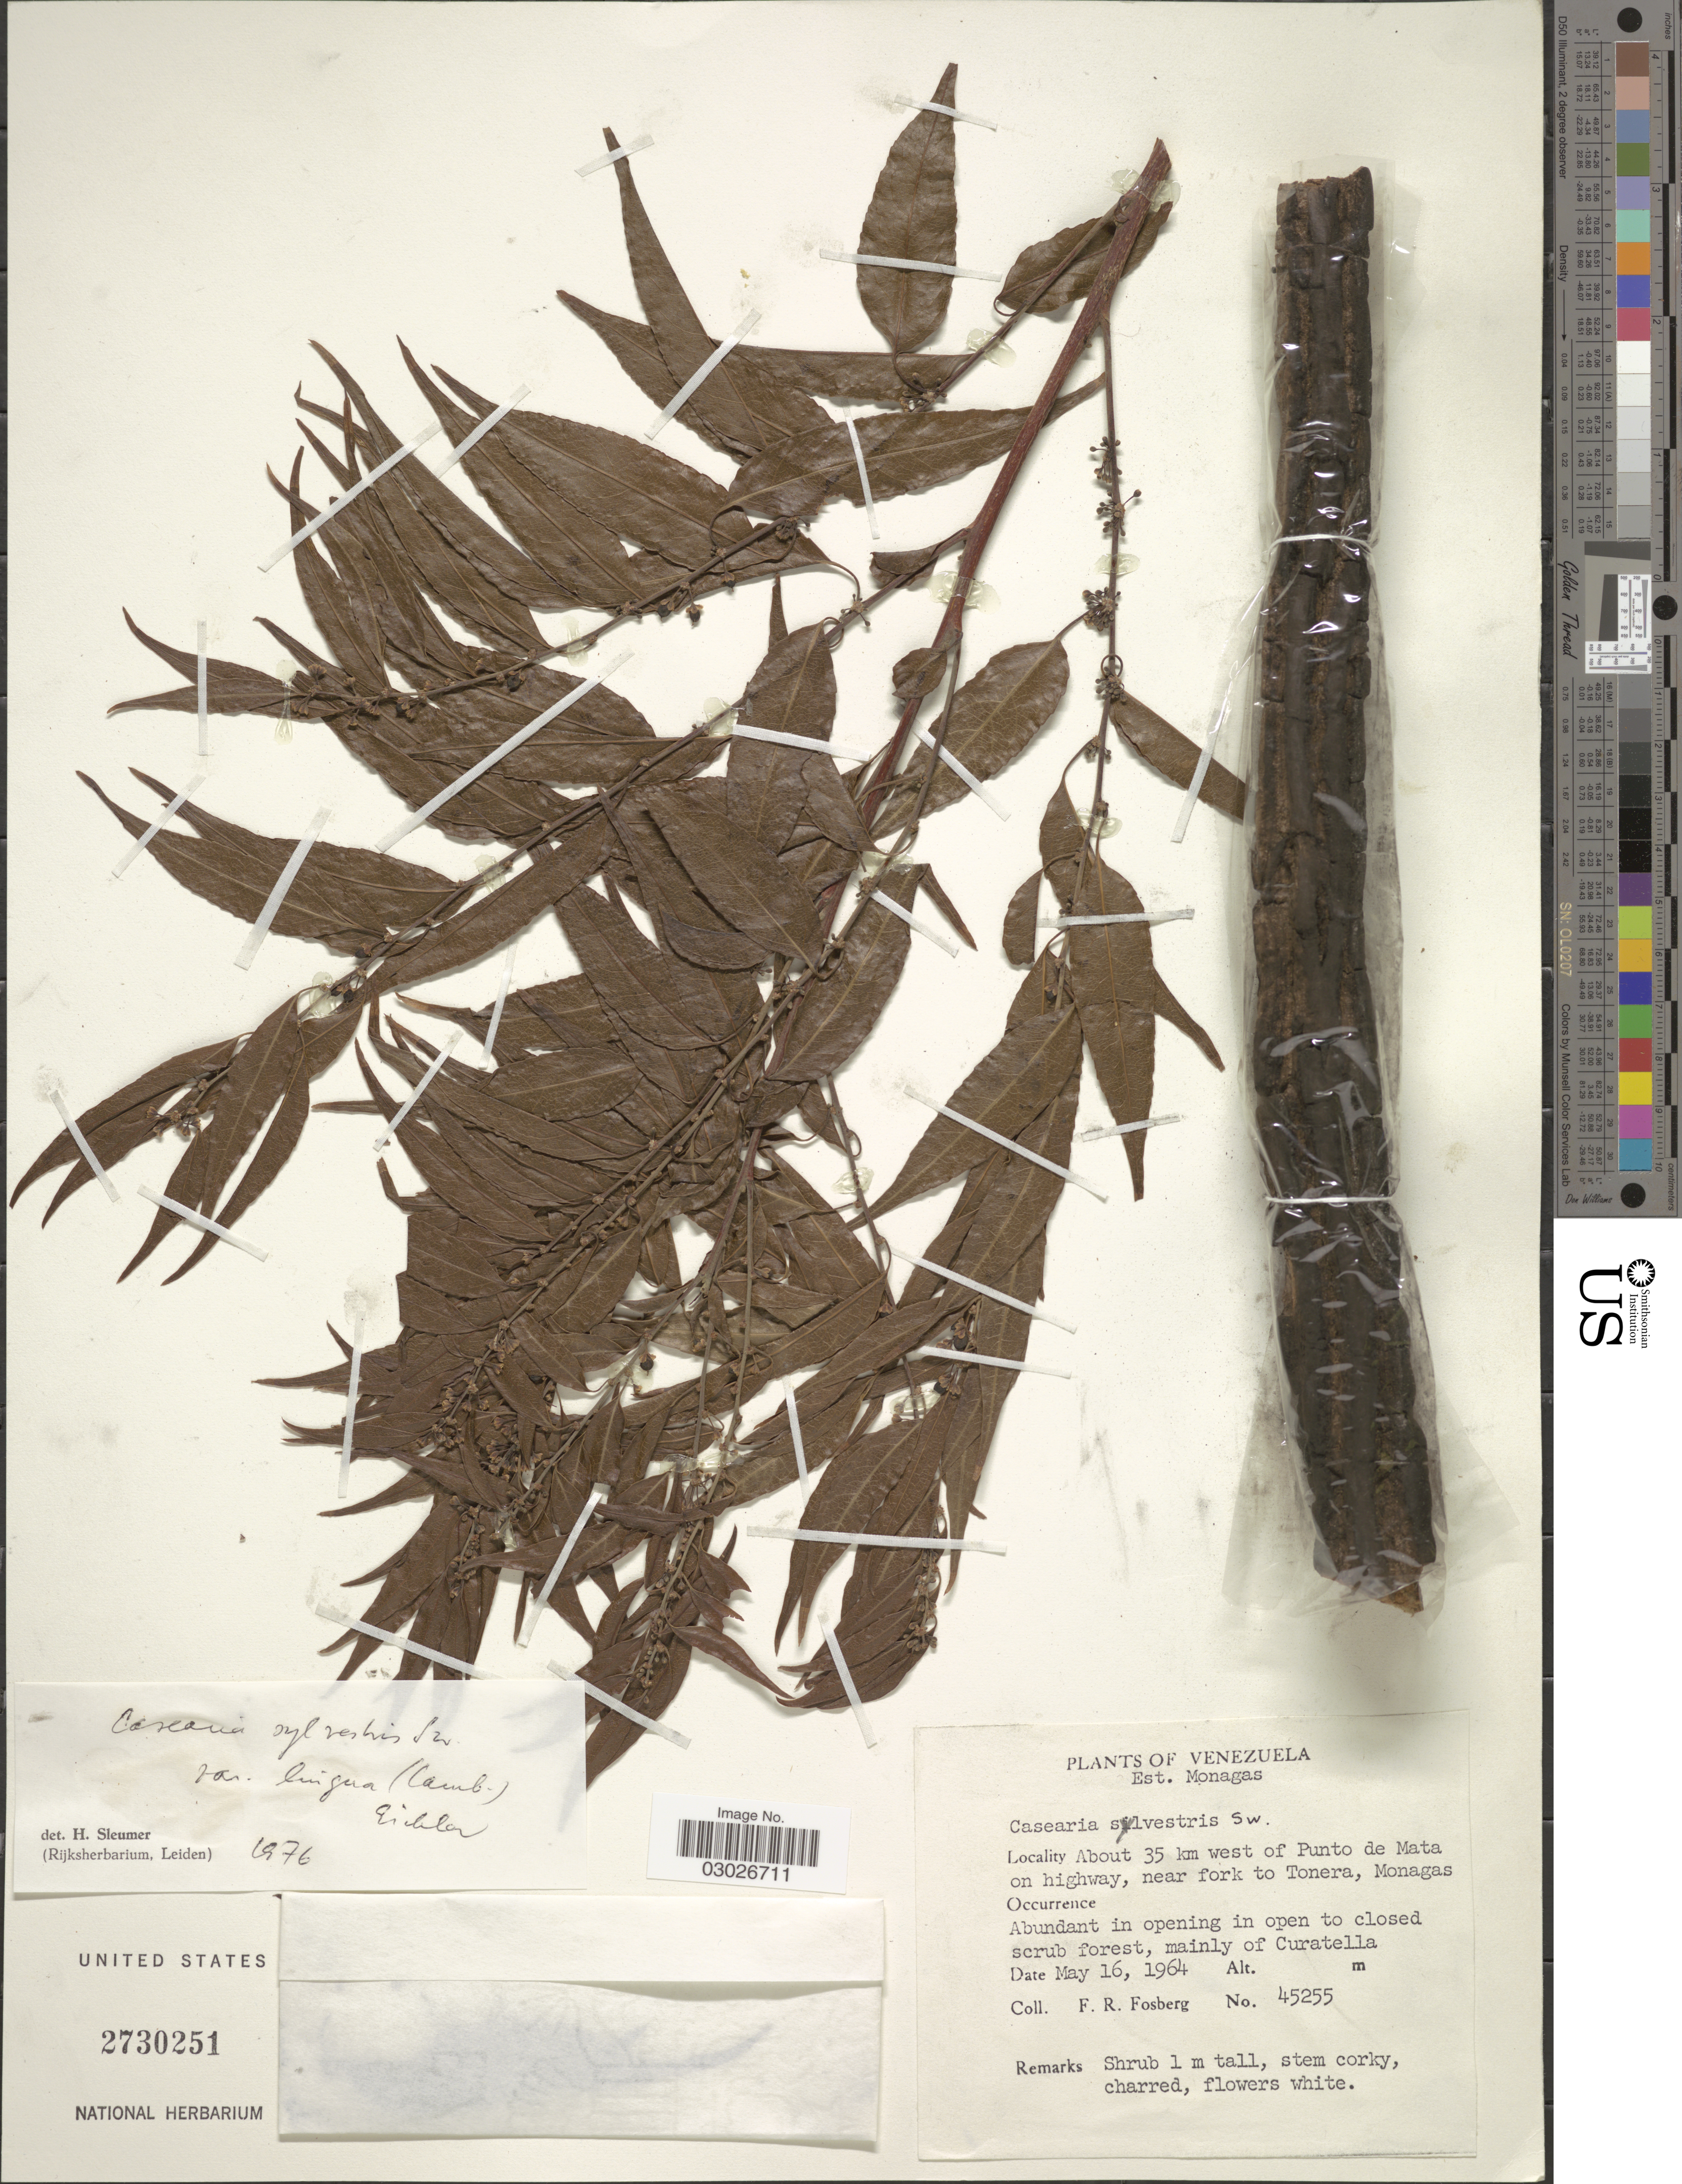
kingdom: Plantae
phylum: Tracheophyta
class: Magnoliopsida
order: Malpighiales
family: Salicaceae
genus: Casearia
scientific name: Casearia sylvestris var. lingua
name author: (Cambess.) Eichler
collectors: F. R. Fosberg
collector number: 45255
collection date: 1964-05-16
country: Venezuela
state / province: Monagas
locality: Est. Monagas. About 35 km west of Punto de Mata on highway, near fork to Tonera, Monagas.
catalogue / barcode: US 2730251